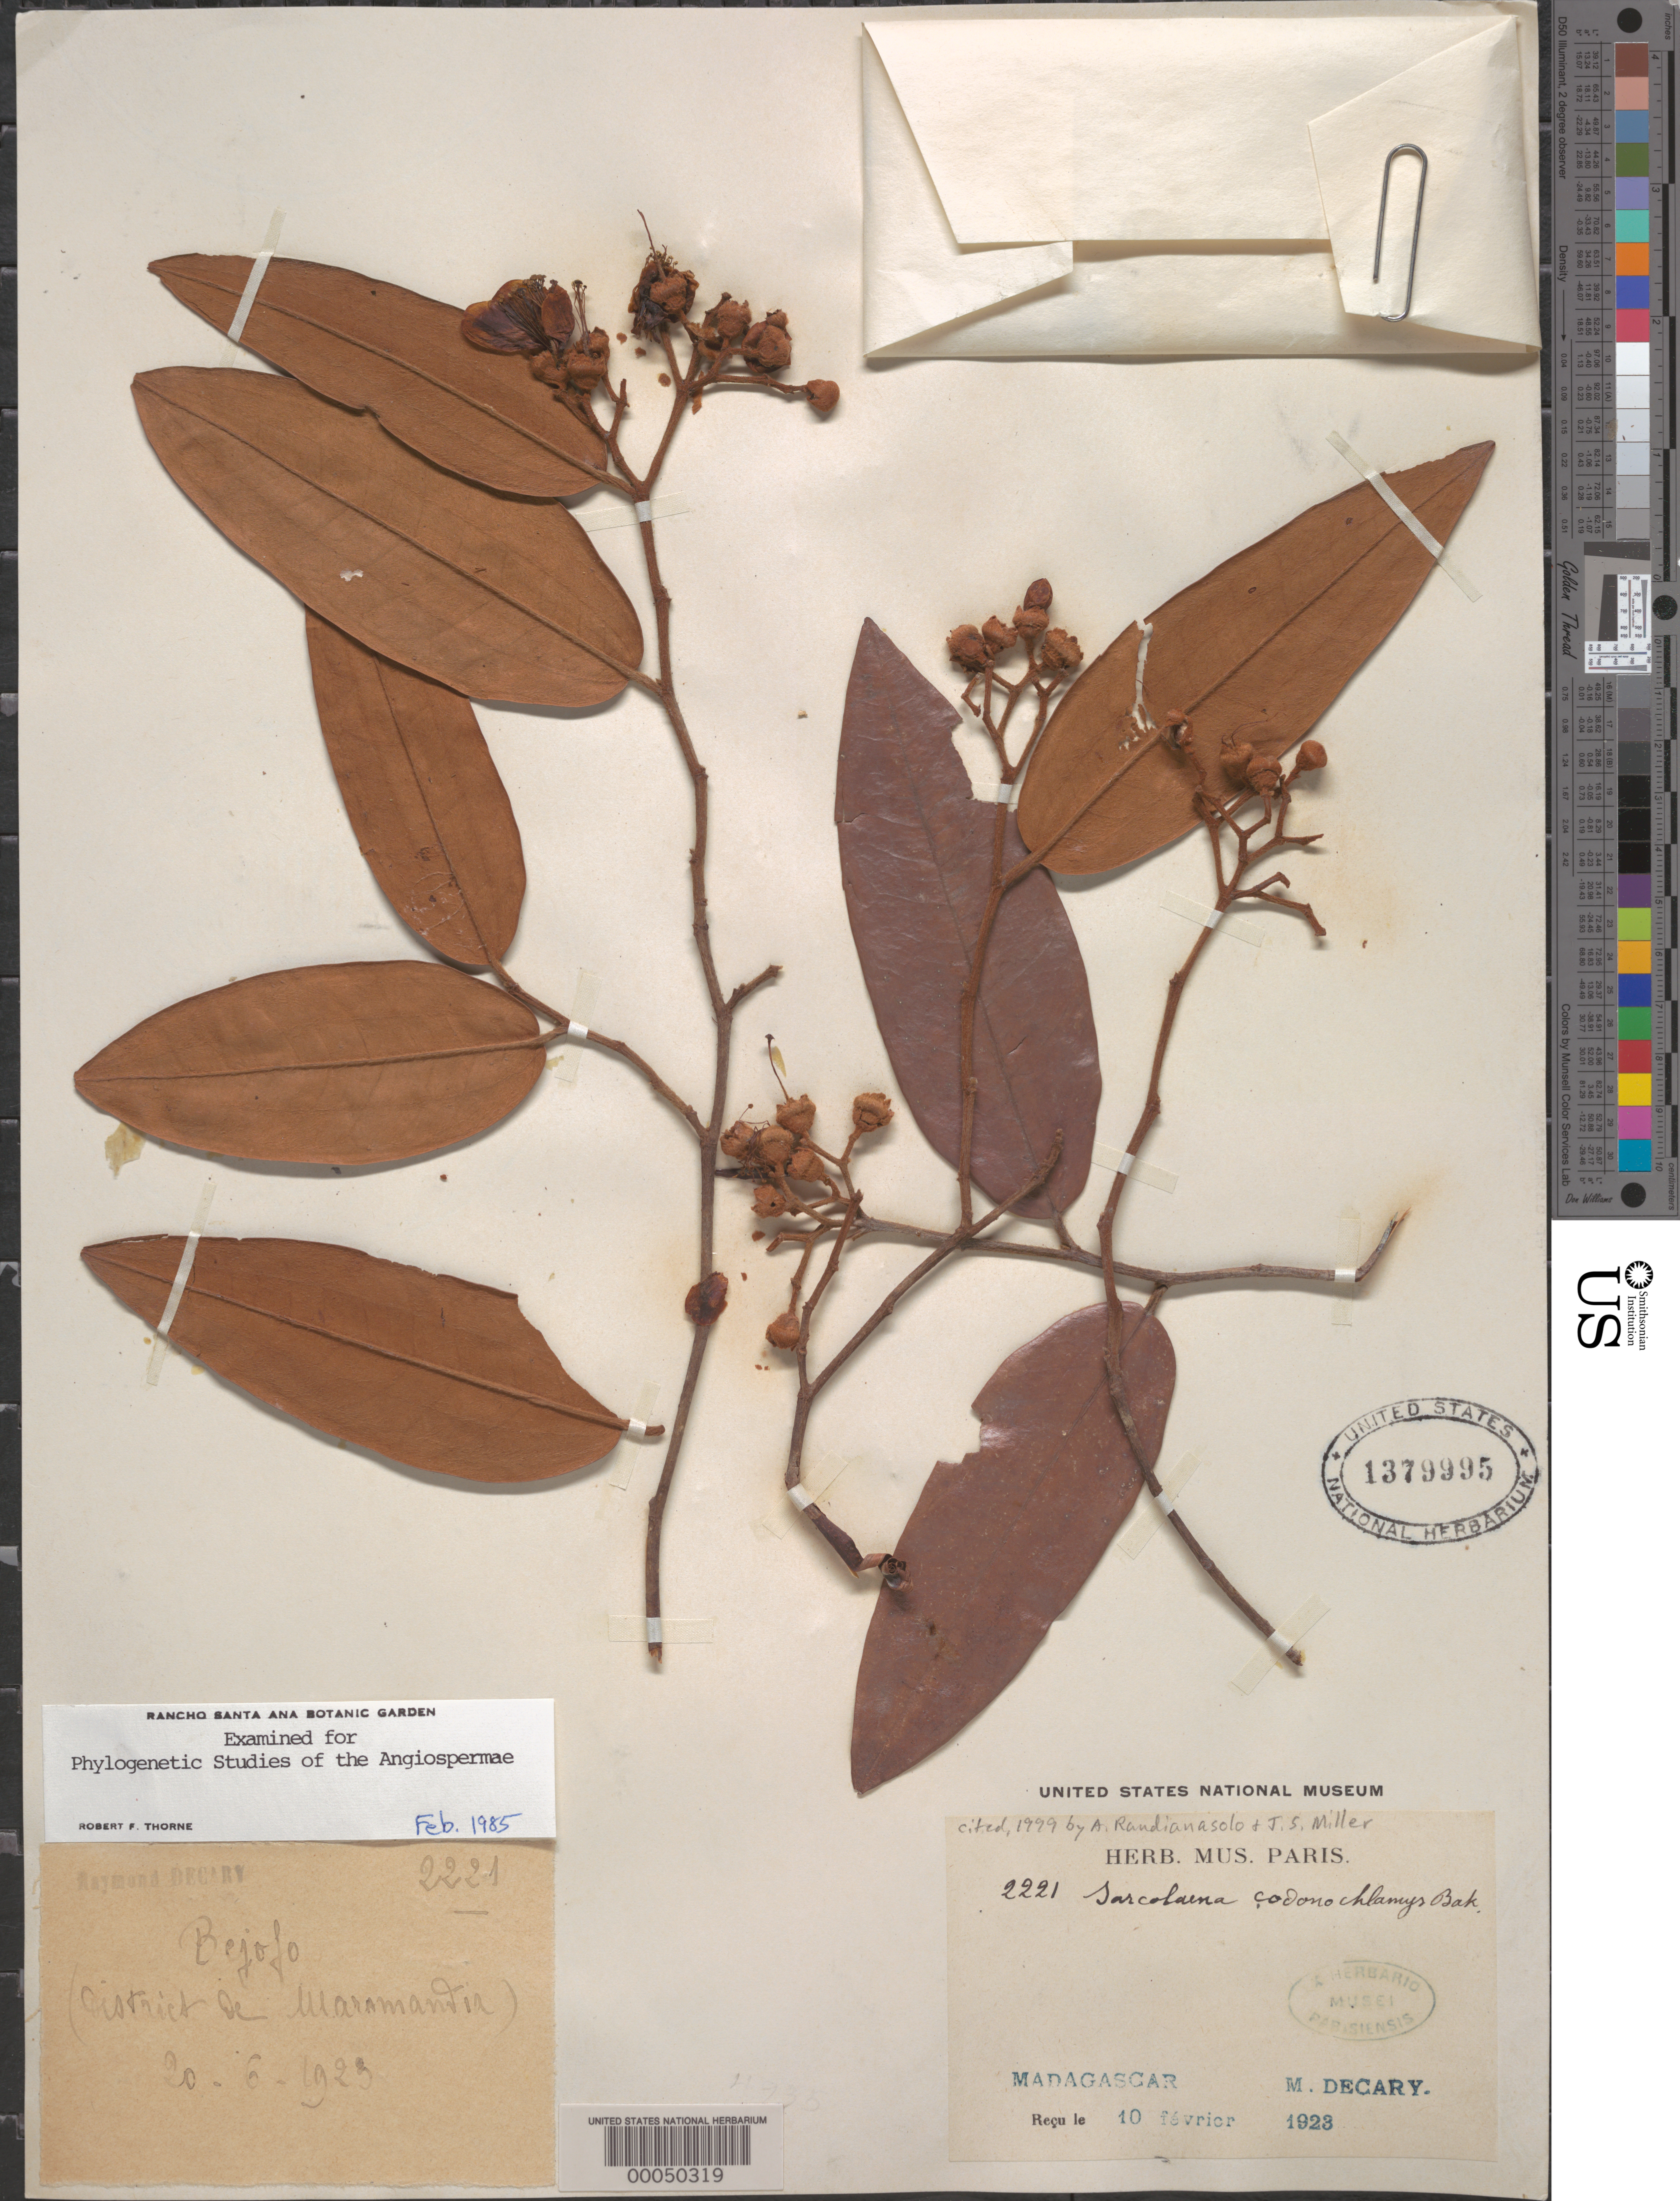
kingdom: Plantae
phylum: Tracheophyta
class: Magnoliopsida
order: Malvales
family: Sarcolaenaceae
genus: Sarcolaena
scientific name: Sarcolaena codonochlamys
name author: Baker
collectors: R. Decary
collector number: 2221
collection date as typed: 10 Feb 1923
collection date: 1923-02-10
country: Madagascar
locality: Maromantia province (?)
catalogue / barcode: US 1379995